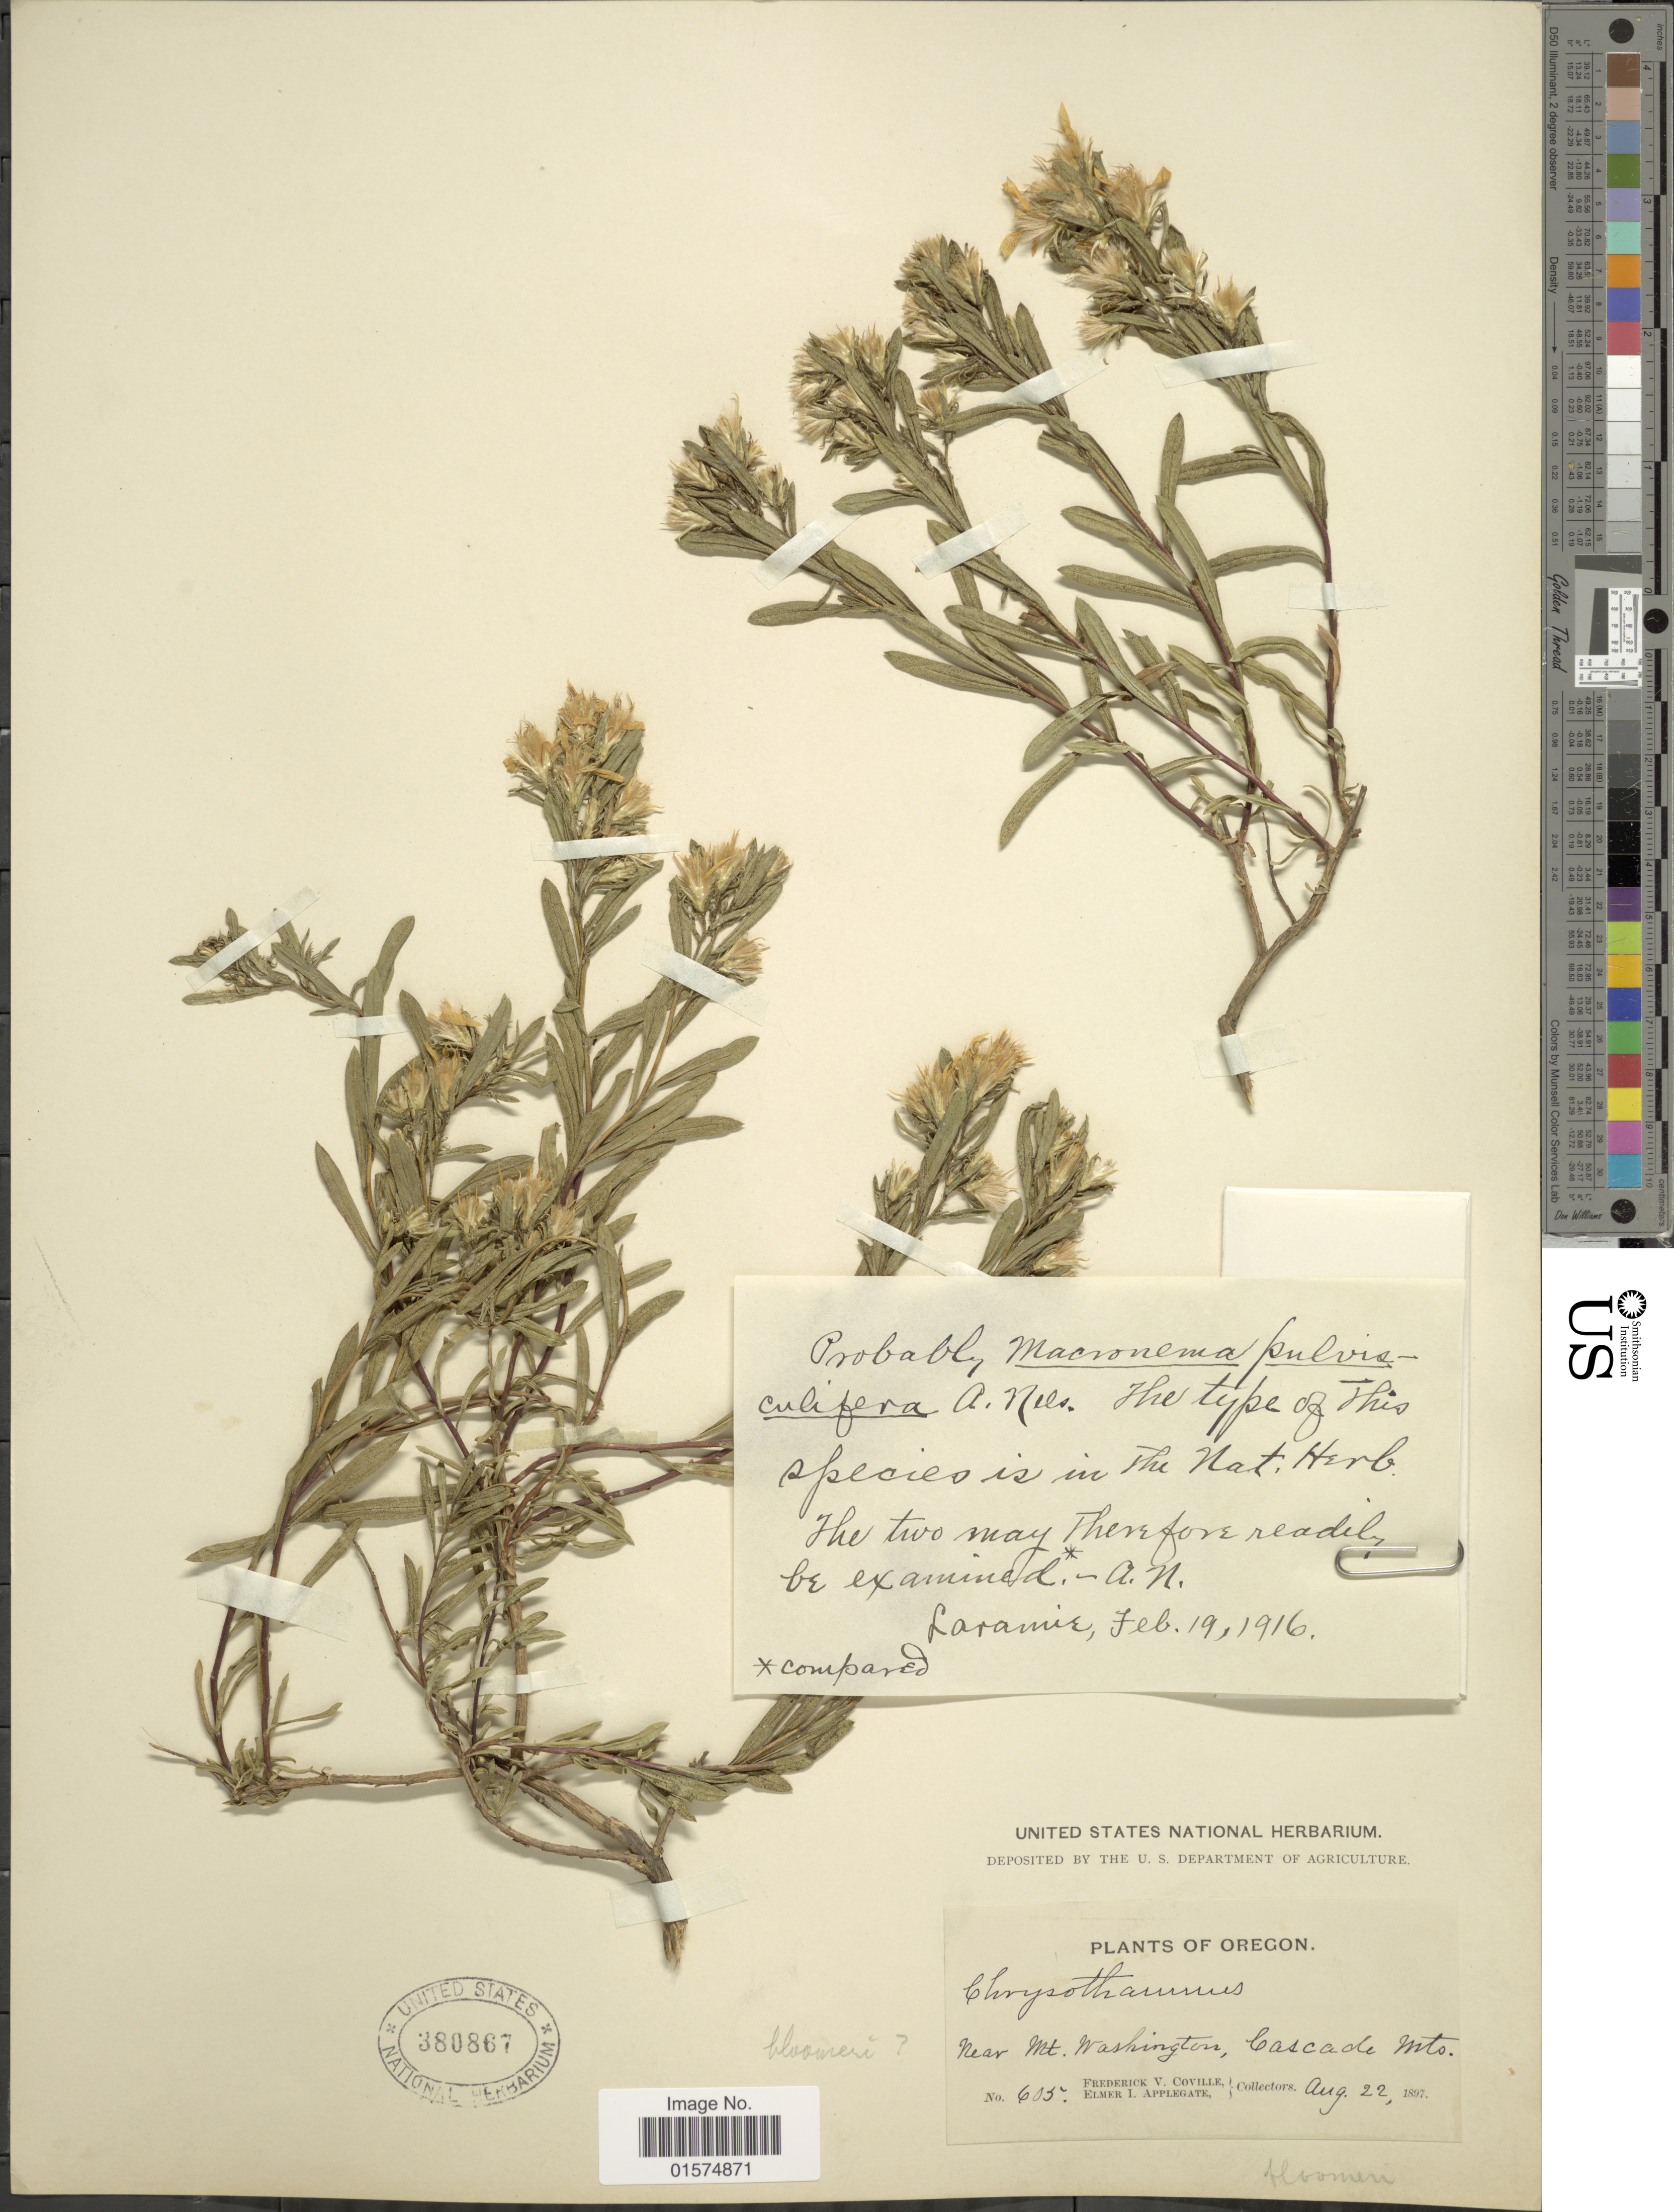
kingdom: Plantae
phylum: Tracheophyta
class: Magnoliopsida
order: Asterales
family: Asteraceae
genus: Ericameria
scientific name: Ericameria bloomeri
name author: (A. Gray) J.F. Macbr.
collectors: F. V. Coville & E. I. Applegate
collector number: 605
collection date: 1897-08-22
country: United States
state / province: Oregon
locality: Near Mt. Washington, Cascade Mts.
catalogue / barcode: US 380867